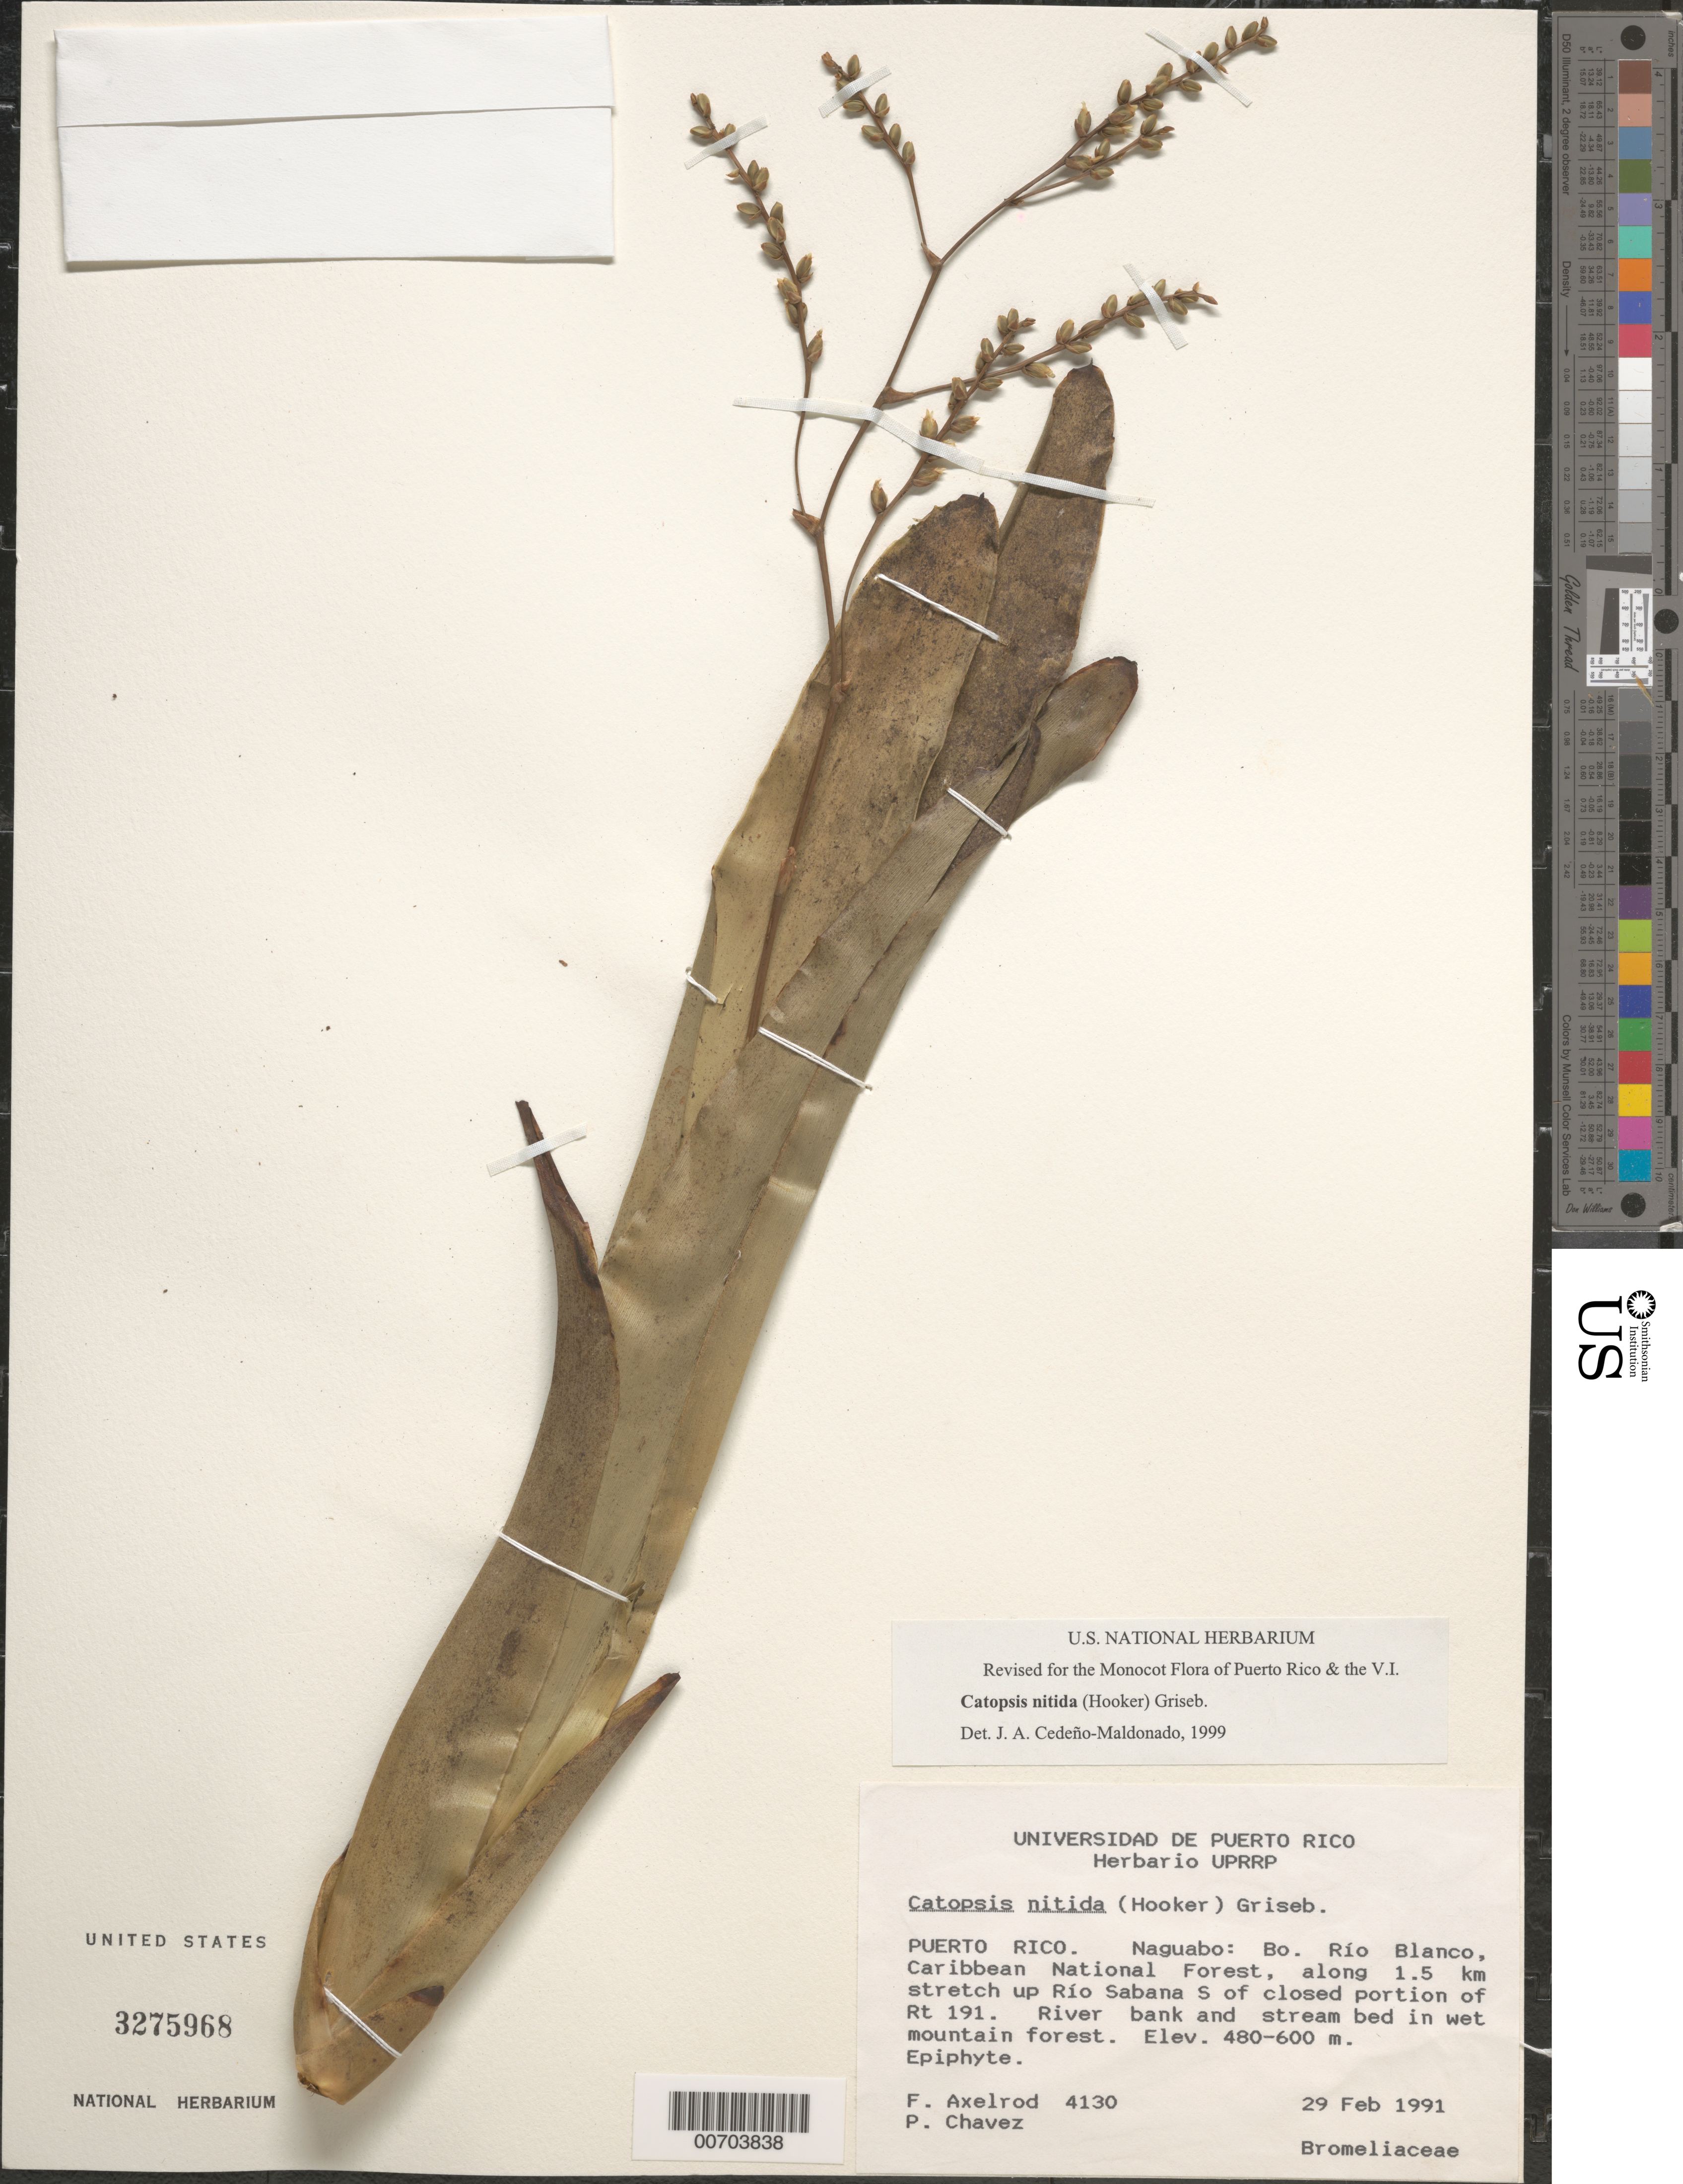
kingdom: Plantae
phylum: Tracheophyta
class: Liliopsida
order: Poales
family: Bromeliaceae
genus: Catopsis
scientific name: Catopsis nitida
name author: (Hook.) Griseb.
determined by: Cedeño-Maldonado, J. A.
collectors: F. S. Axelrod & P. Chavez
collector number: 4130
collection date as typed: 29 Feb 1991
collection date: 1991-02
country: Puerto Rico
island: Greater Antilles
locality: Naguabo: Bo. Río Blanco, Caribbean Natl. Forest, along 1.5 km stretch up Río Sabana S of closed portion of Rt 191.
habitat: River bank and stream bed in wet mountain forest.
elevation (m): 480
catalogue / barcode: US 3275968